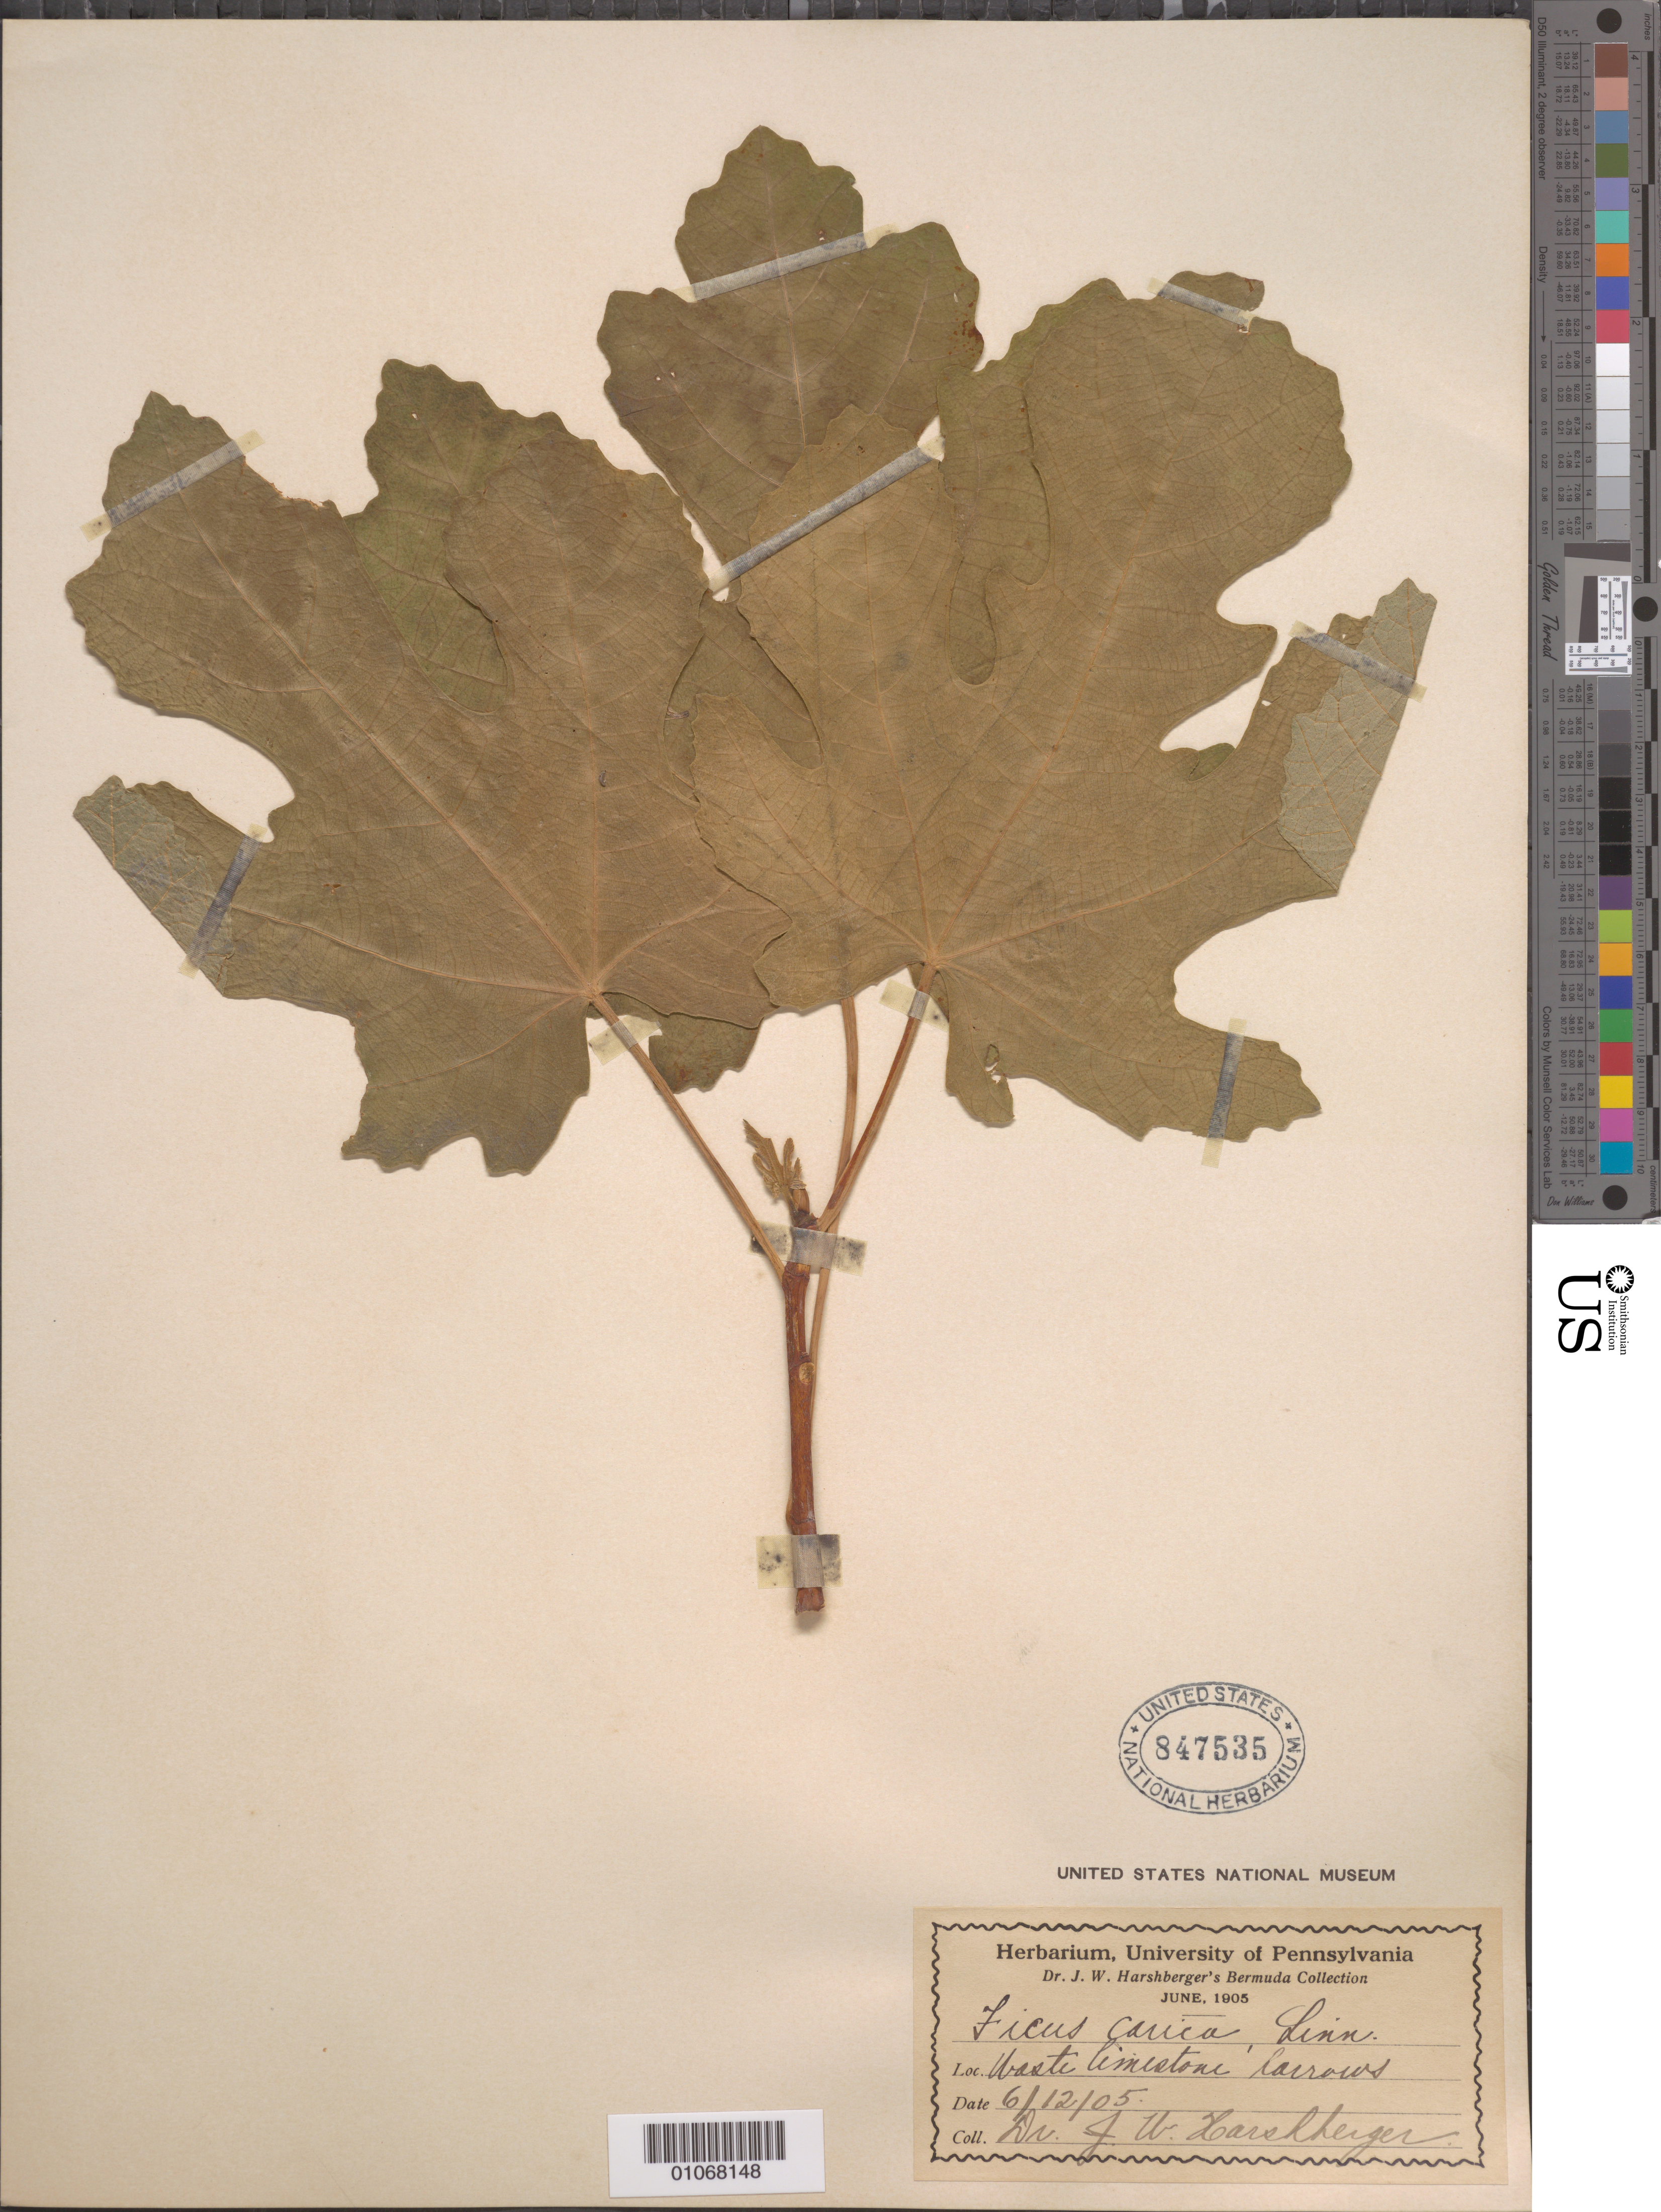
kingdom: Plantae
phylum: Tracheophyta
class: Magnoliopsida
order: Rosales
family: Moraceae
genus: Ficus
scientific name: Ficus carica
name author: L.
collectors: J. W. Harshberger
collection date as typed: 06 Dec 1905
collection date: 1905-12-06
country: Bermuda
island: Bermuda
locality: Waste limestone.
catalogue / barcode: US 847535